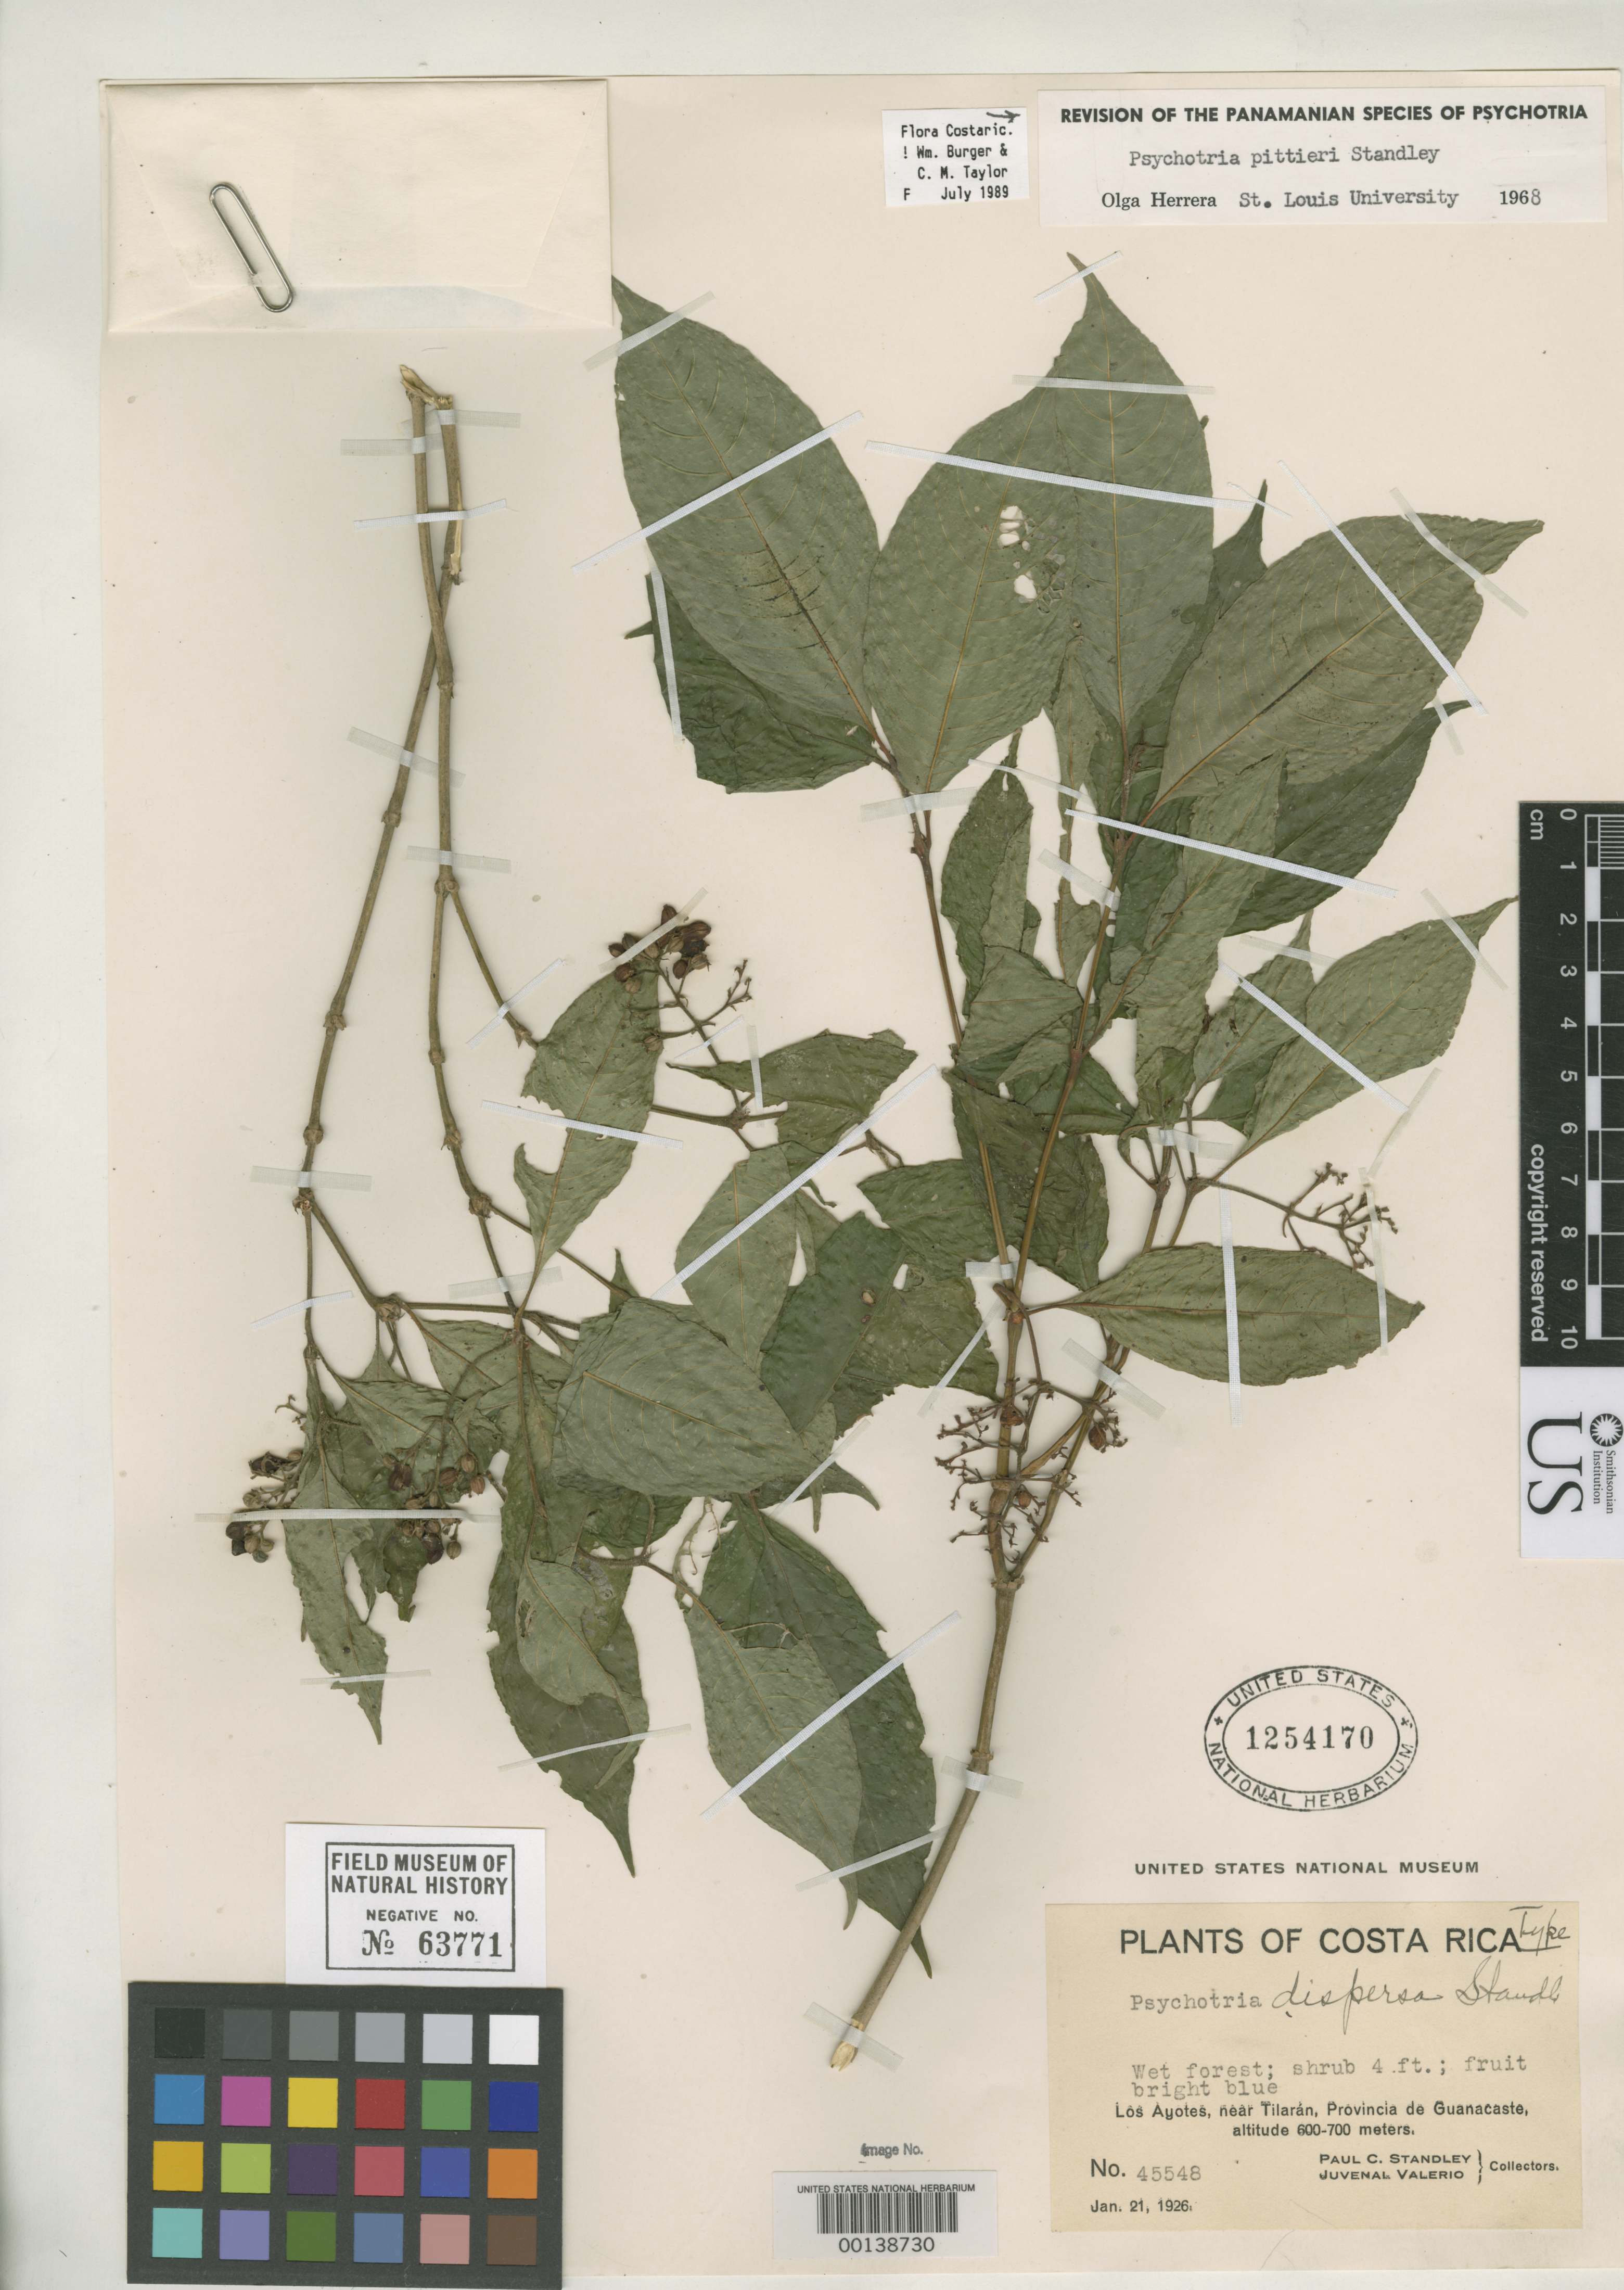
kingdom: Plantae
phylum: Tracheophyta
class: Magnoliopsida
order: Gentianales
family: Rubiaceae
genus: Psychotria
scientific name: Psychotria dispersa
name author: Standl.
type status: Holotype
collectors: P. C. Standley & J. Valerio R.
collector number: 45548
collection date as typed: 21 Jan 1926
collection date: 1926-01-21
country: Costa Rica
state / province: Guanacaste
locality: Los Ayotes, near Tilaran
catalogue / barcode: US 1254170